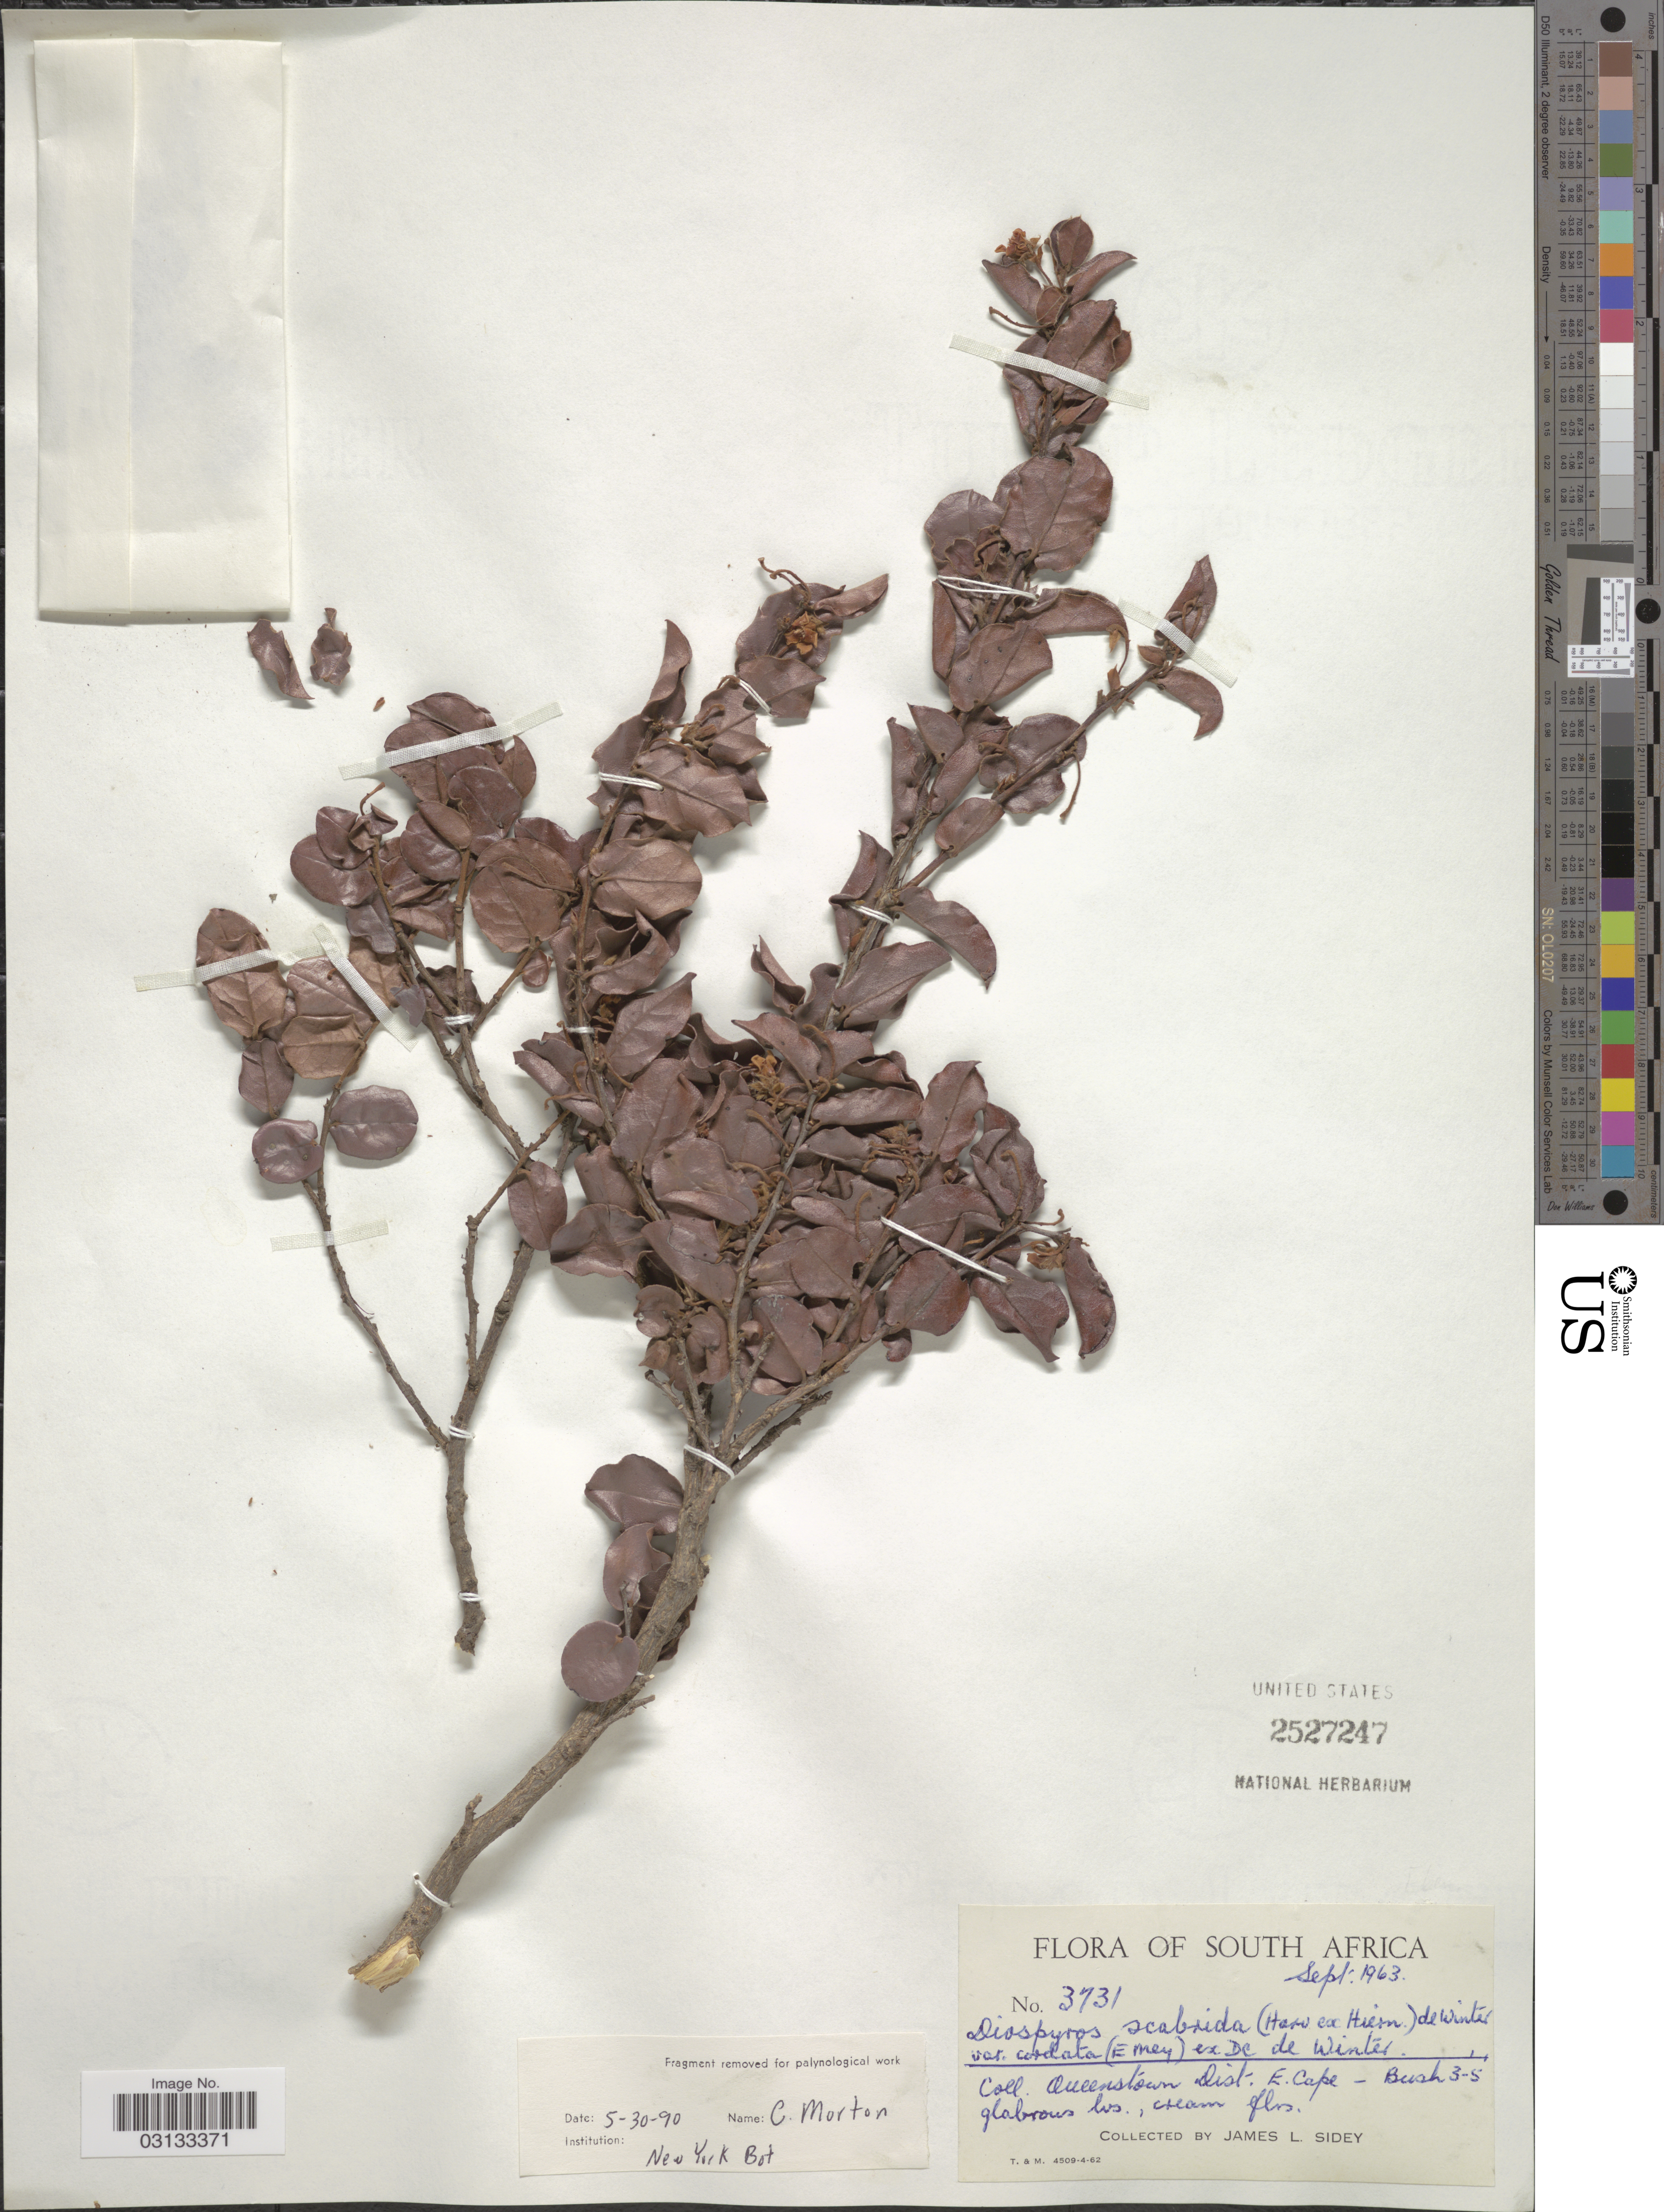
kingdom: Plantae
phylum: Tracheophyta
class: Magnoliopsida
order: Ericales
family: Ebenaceae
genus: Diospyros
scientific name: Diospyros scabrida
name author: (Harv. ex Hiern) De Winter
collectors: J. L. Sidey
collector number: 3731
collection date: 1963-09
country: South Africa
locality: Queenstown Dist. E. Cape.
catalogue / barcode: US 2527247